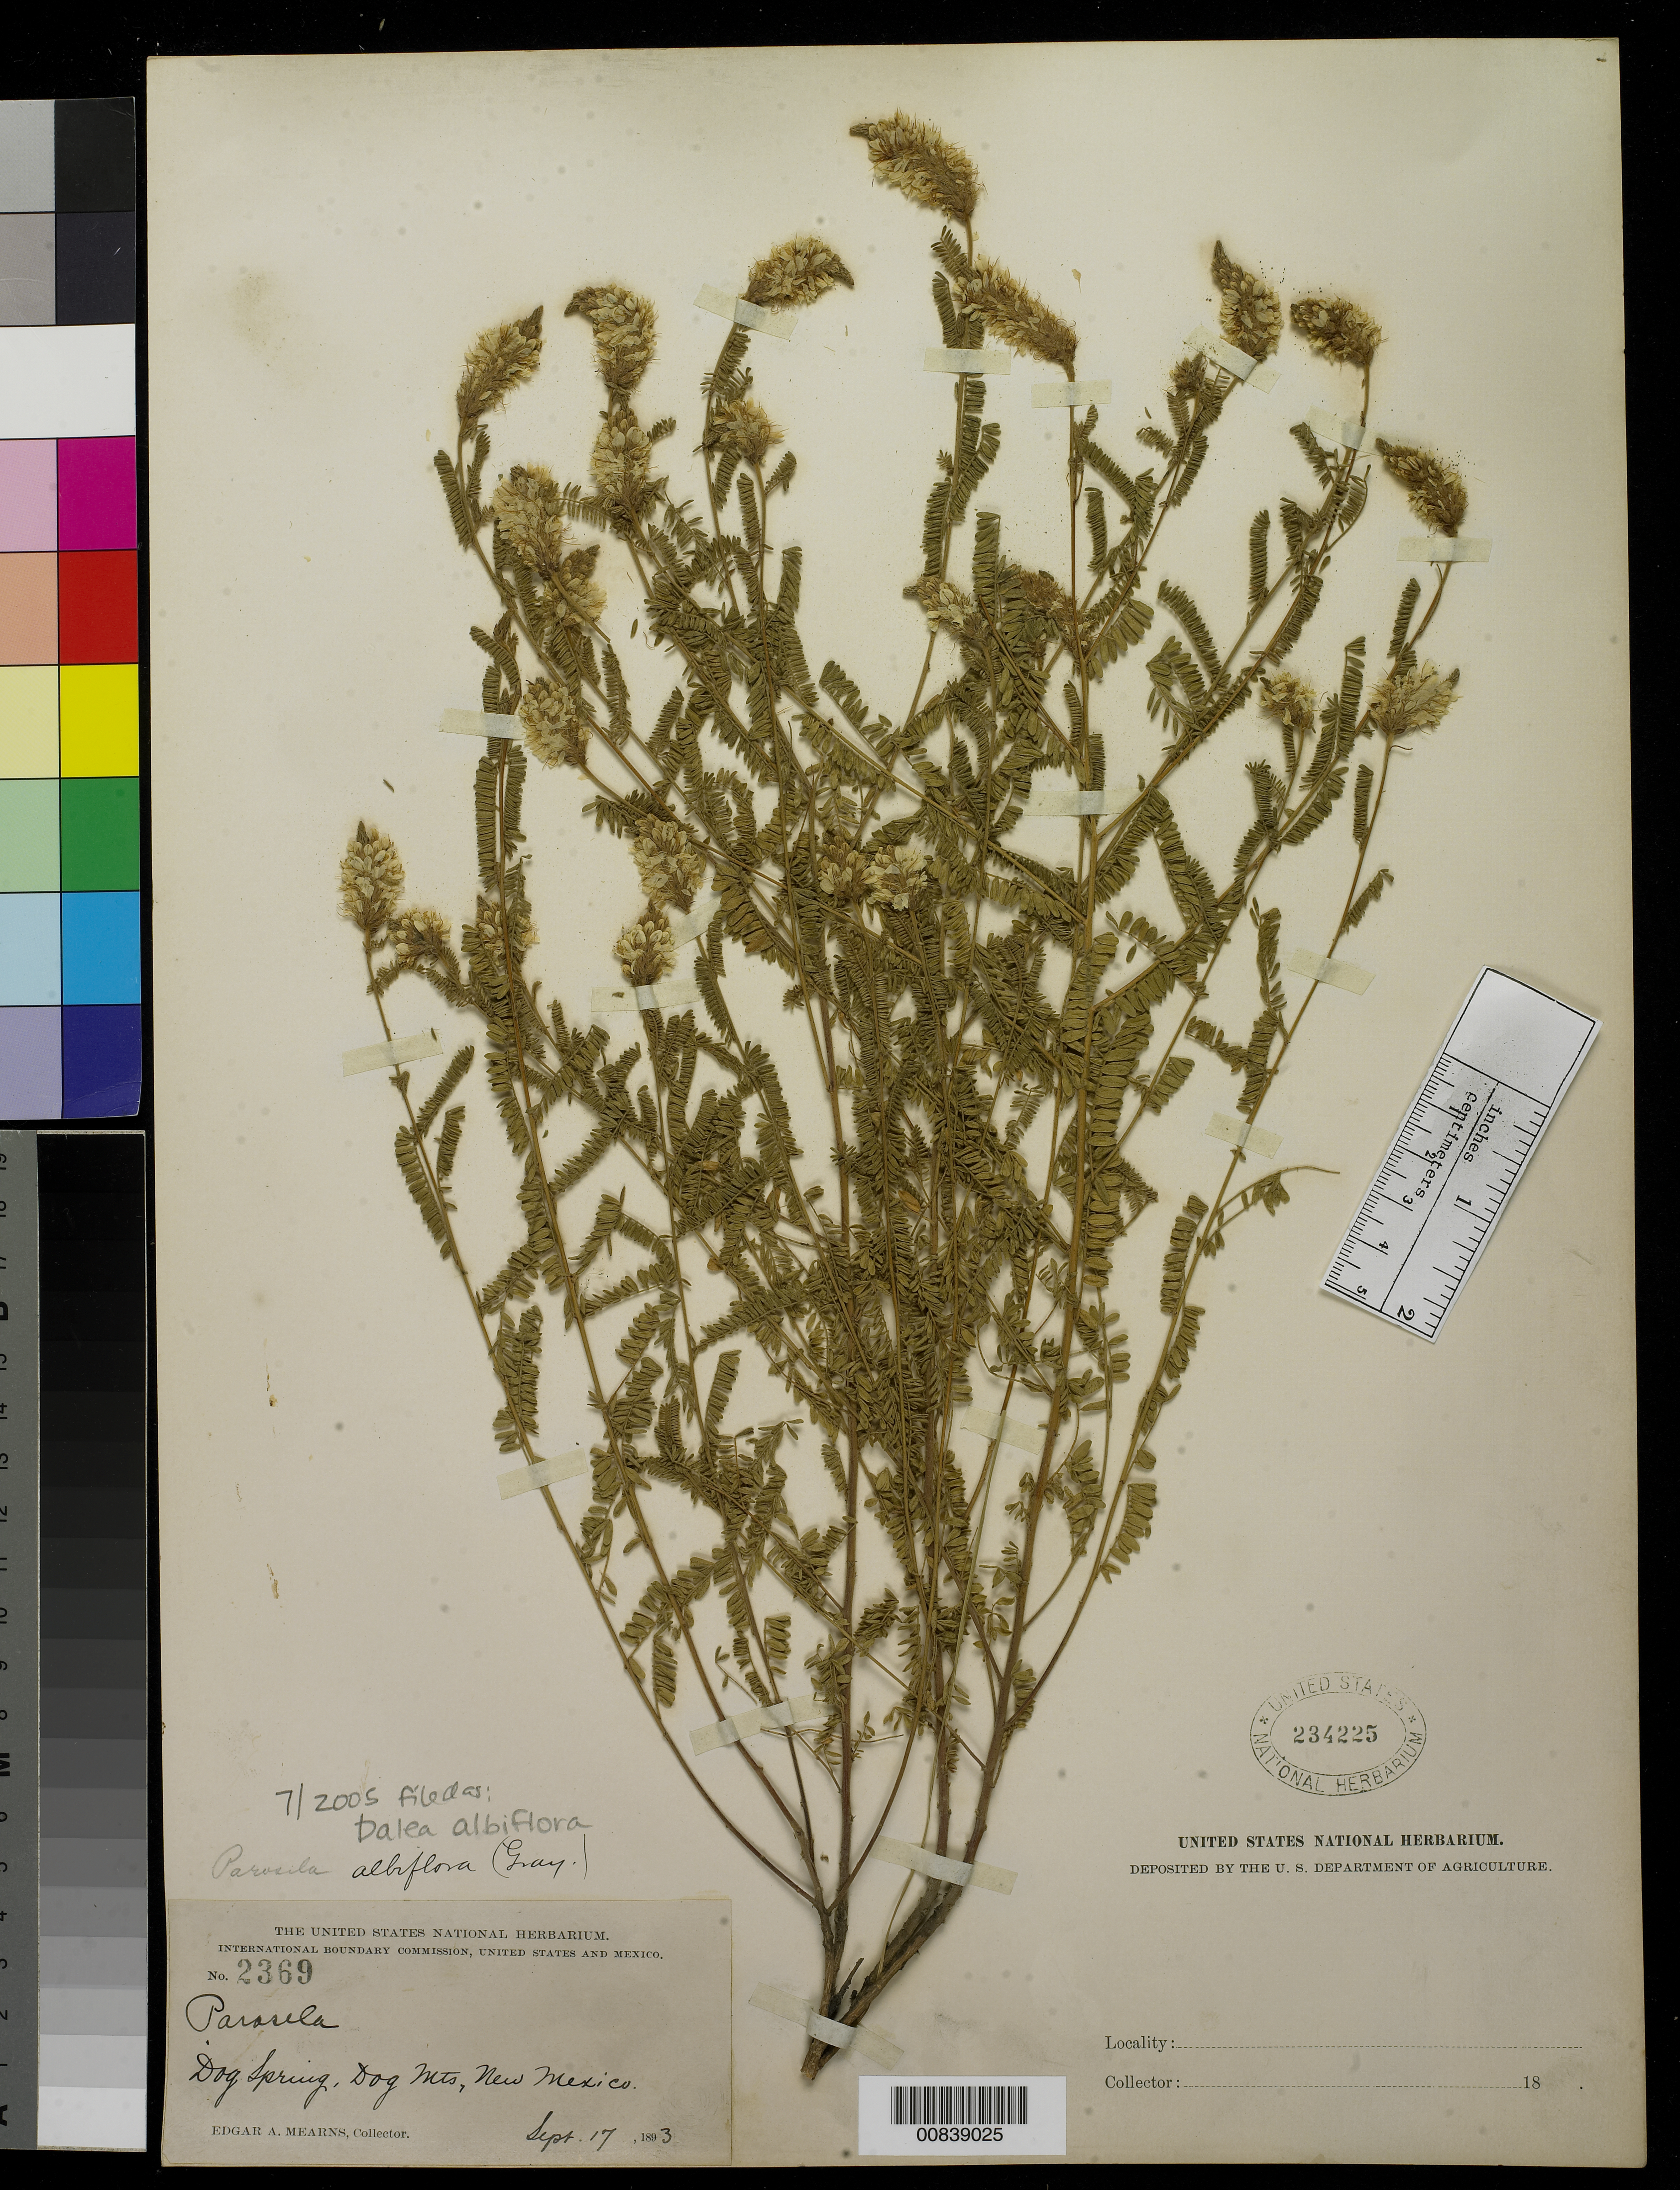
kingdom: Plantae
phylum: Tracheophyta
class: Magnoliopsida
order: Fabales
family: Fabaceae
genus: Dalea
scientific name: Dalea albiflora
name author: A. Gray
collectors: E. A. Mearns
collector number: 2369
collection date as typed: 17 Sep 1893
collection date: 1893-09-17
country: United States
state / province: New Mexico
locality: Dog, Spring, Dog Mts., New Mexico.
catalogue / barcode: US 234225